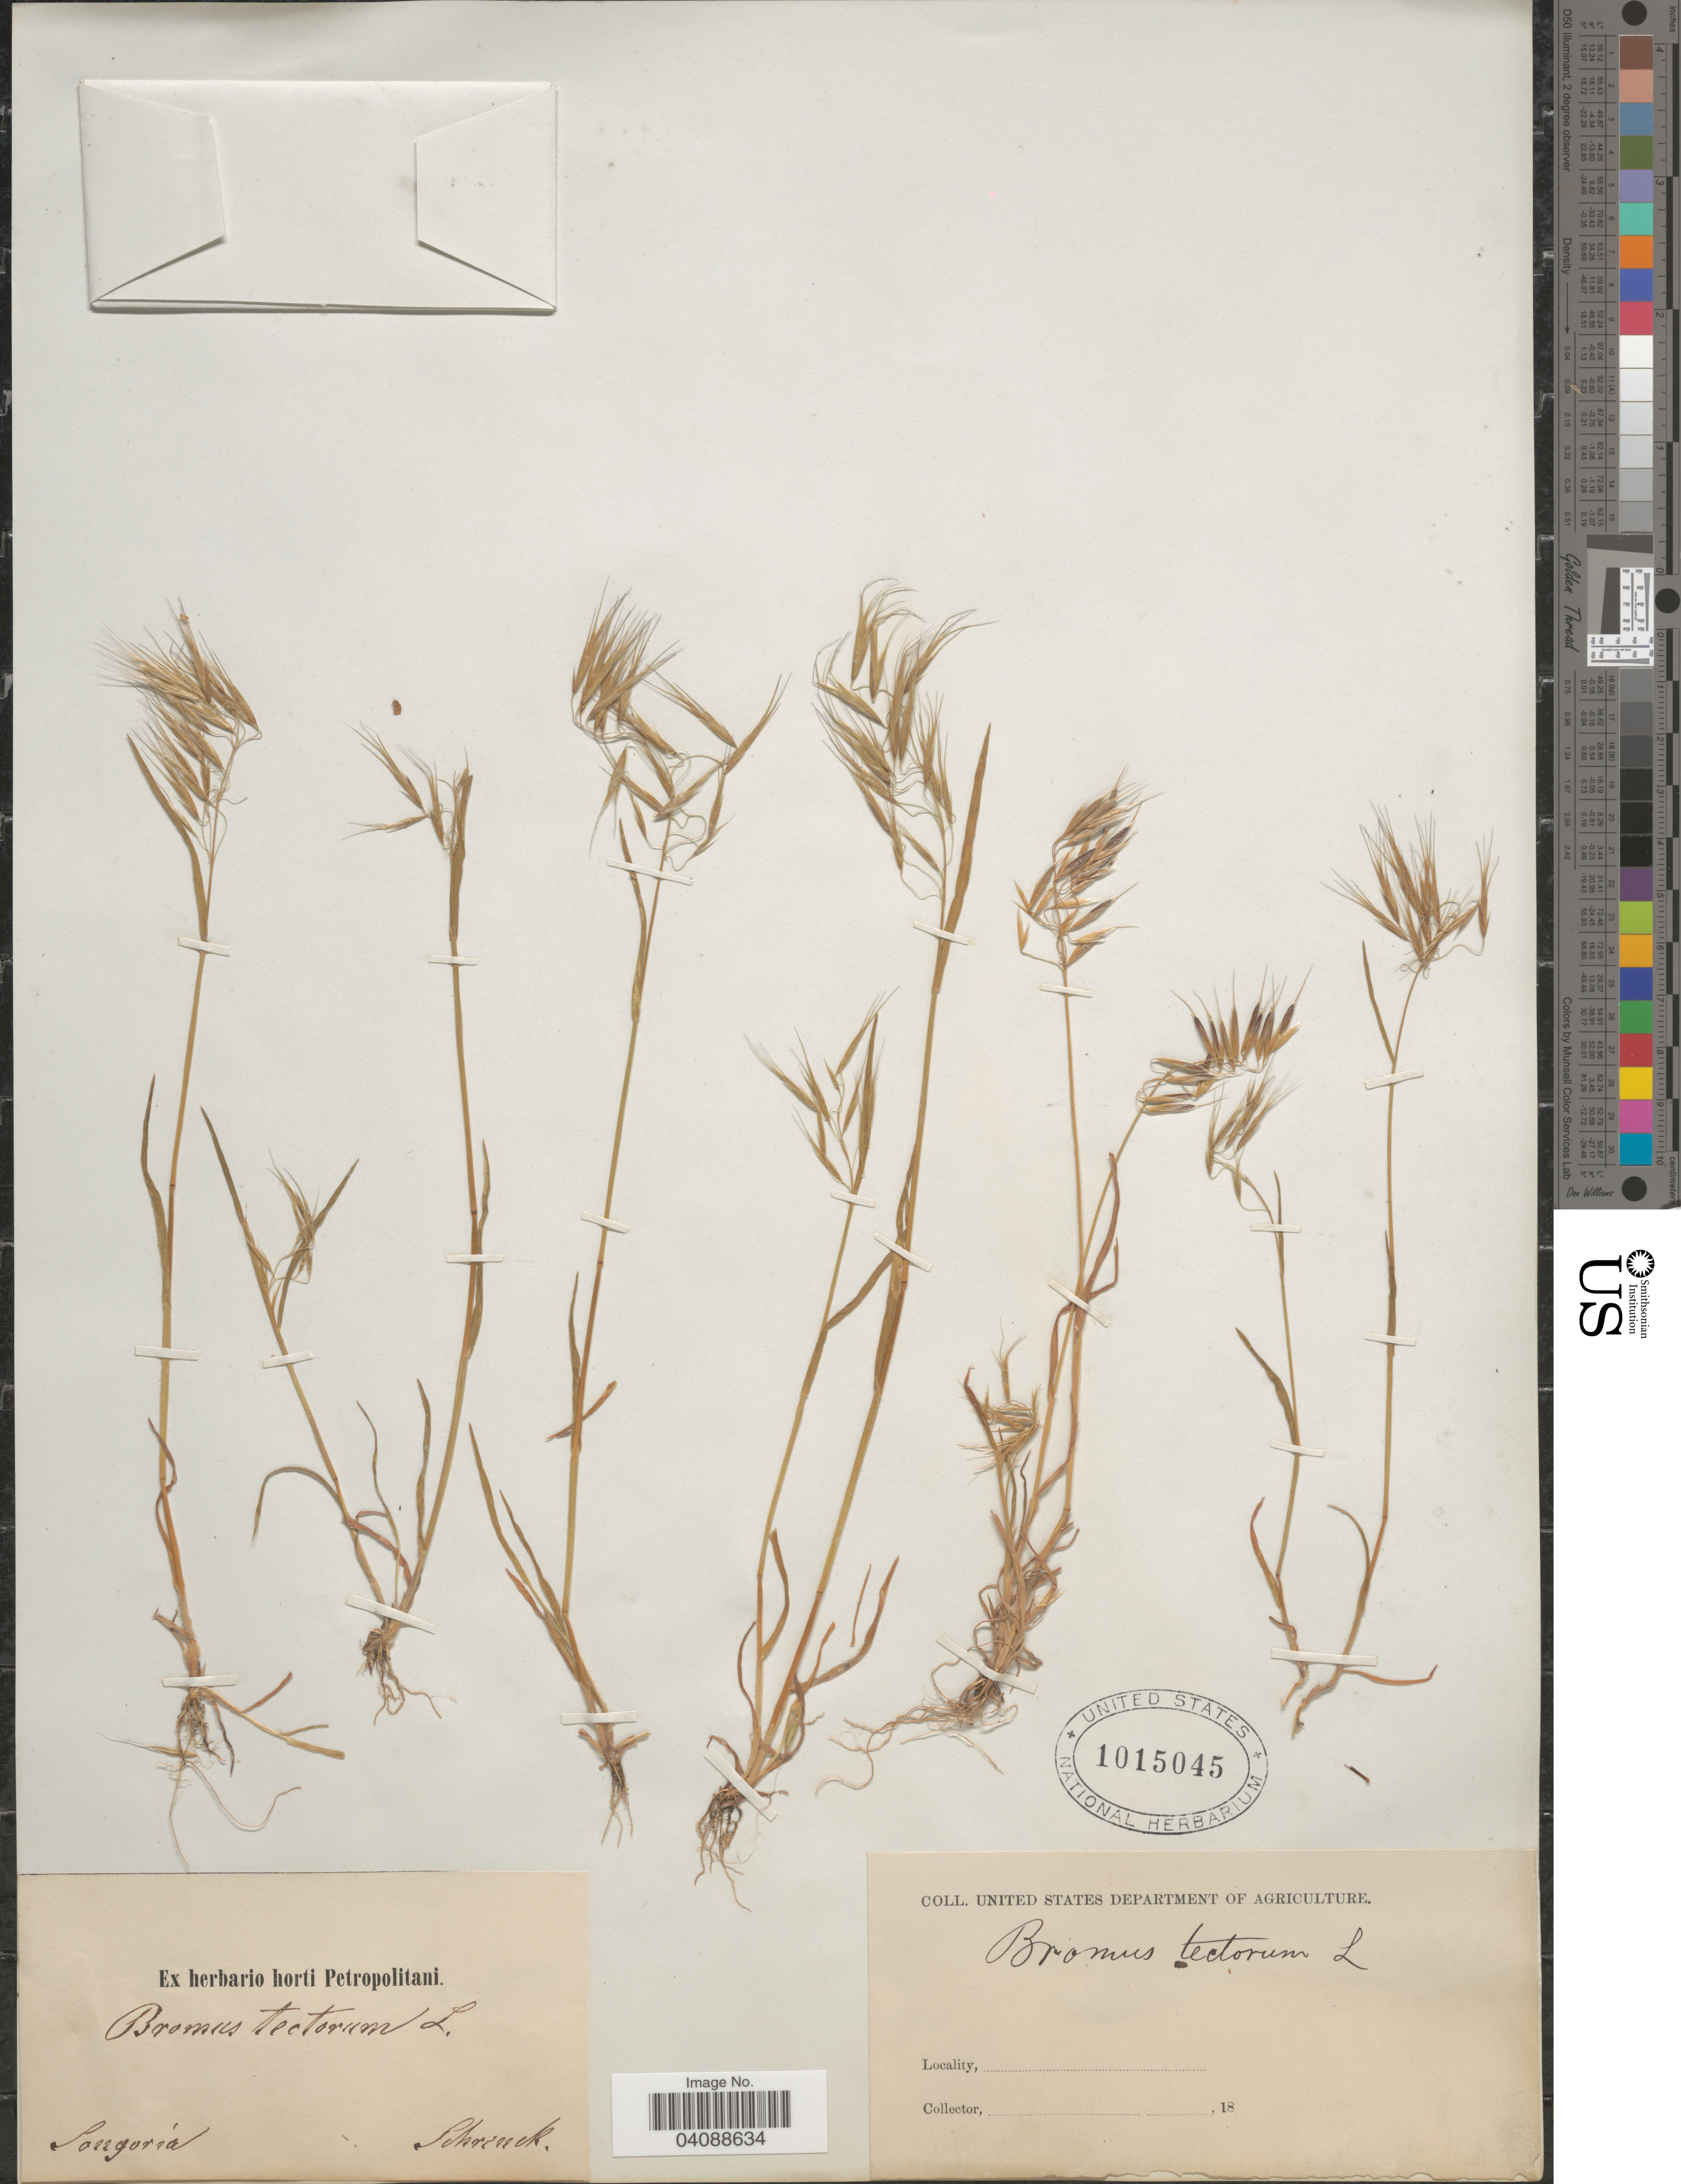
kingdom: Plantae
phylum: Tracheophyta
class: Liliopsida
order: Poales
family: Poaceae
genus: Bromus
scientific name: Bromus tectorum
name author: L.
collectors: -- Schrenck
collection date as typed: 18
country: Kyrgyzstan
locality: Songoria.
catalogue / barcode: US 1015045